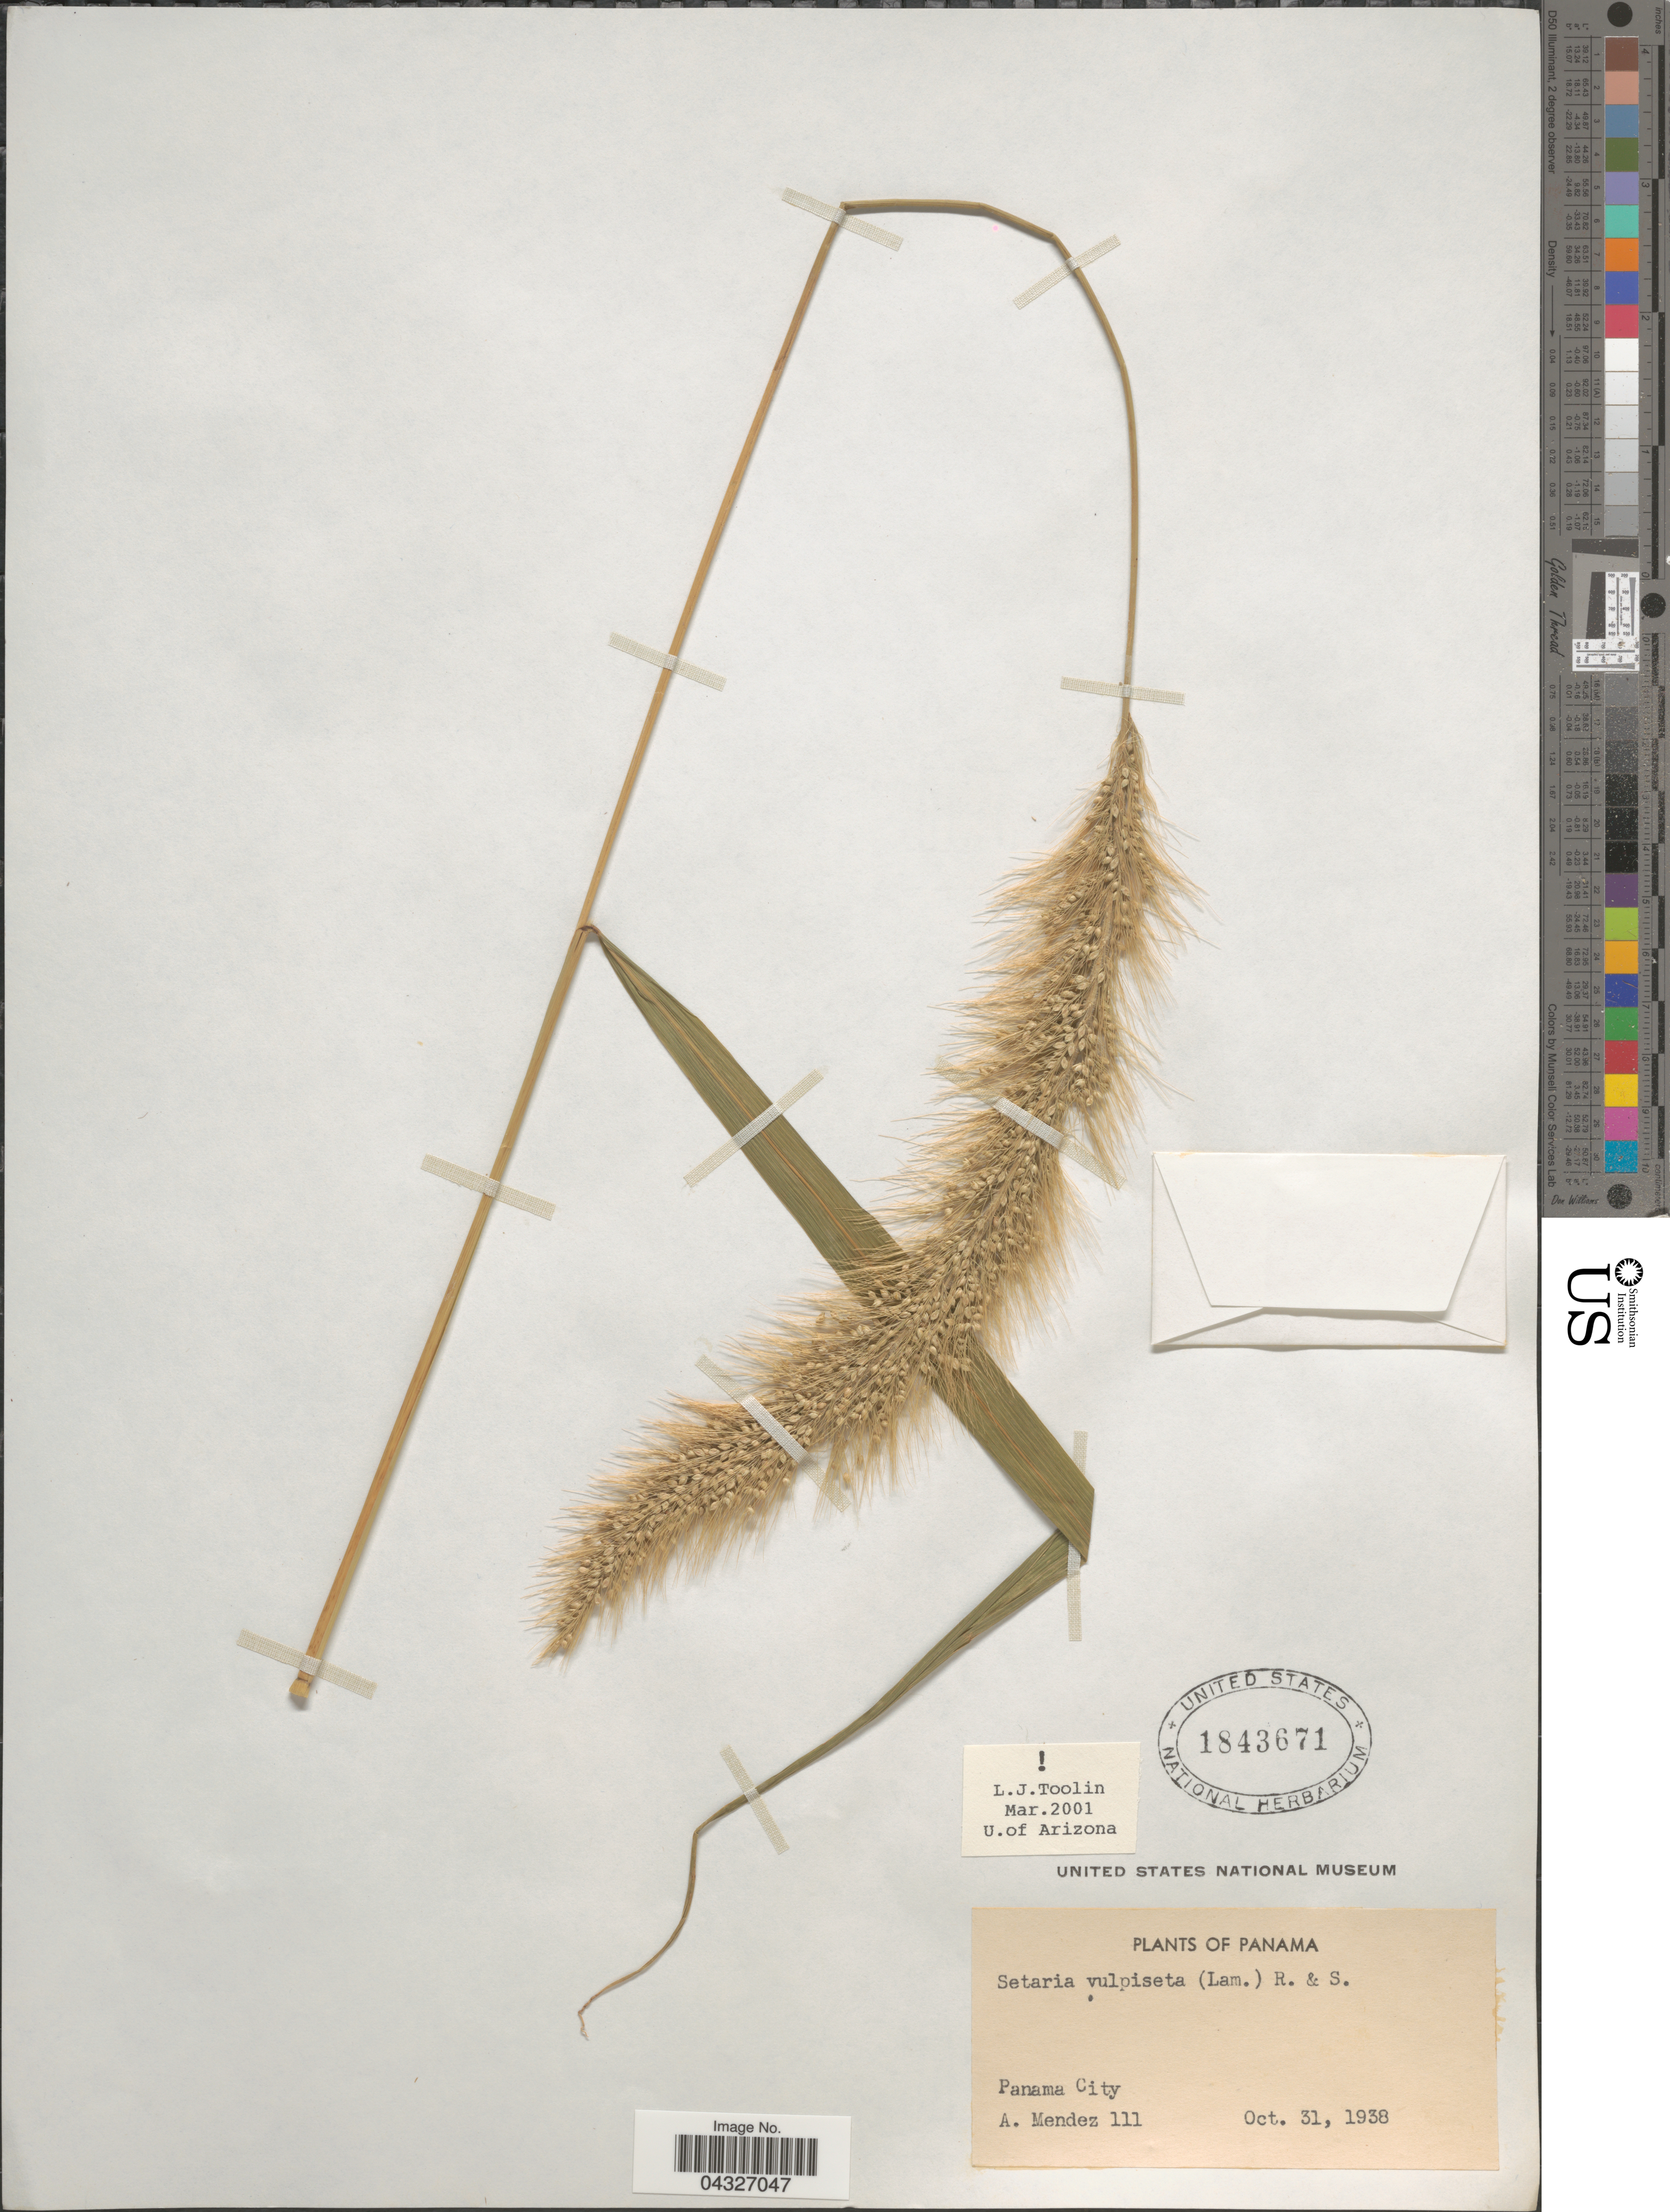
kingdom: Plantae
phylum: Tracheophyta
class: Liliopsida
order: Poales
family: Poaceae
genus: Setaria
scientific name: Setaria vulpiseta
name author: (Lam.) Roem. & Schult.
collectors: A. Mendez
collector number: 111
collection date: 1938-10-31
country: Panama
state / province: Panamá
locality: Panama City.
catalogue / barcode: US 1843671